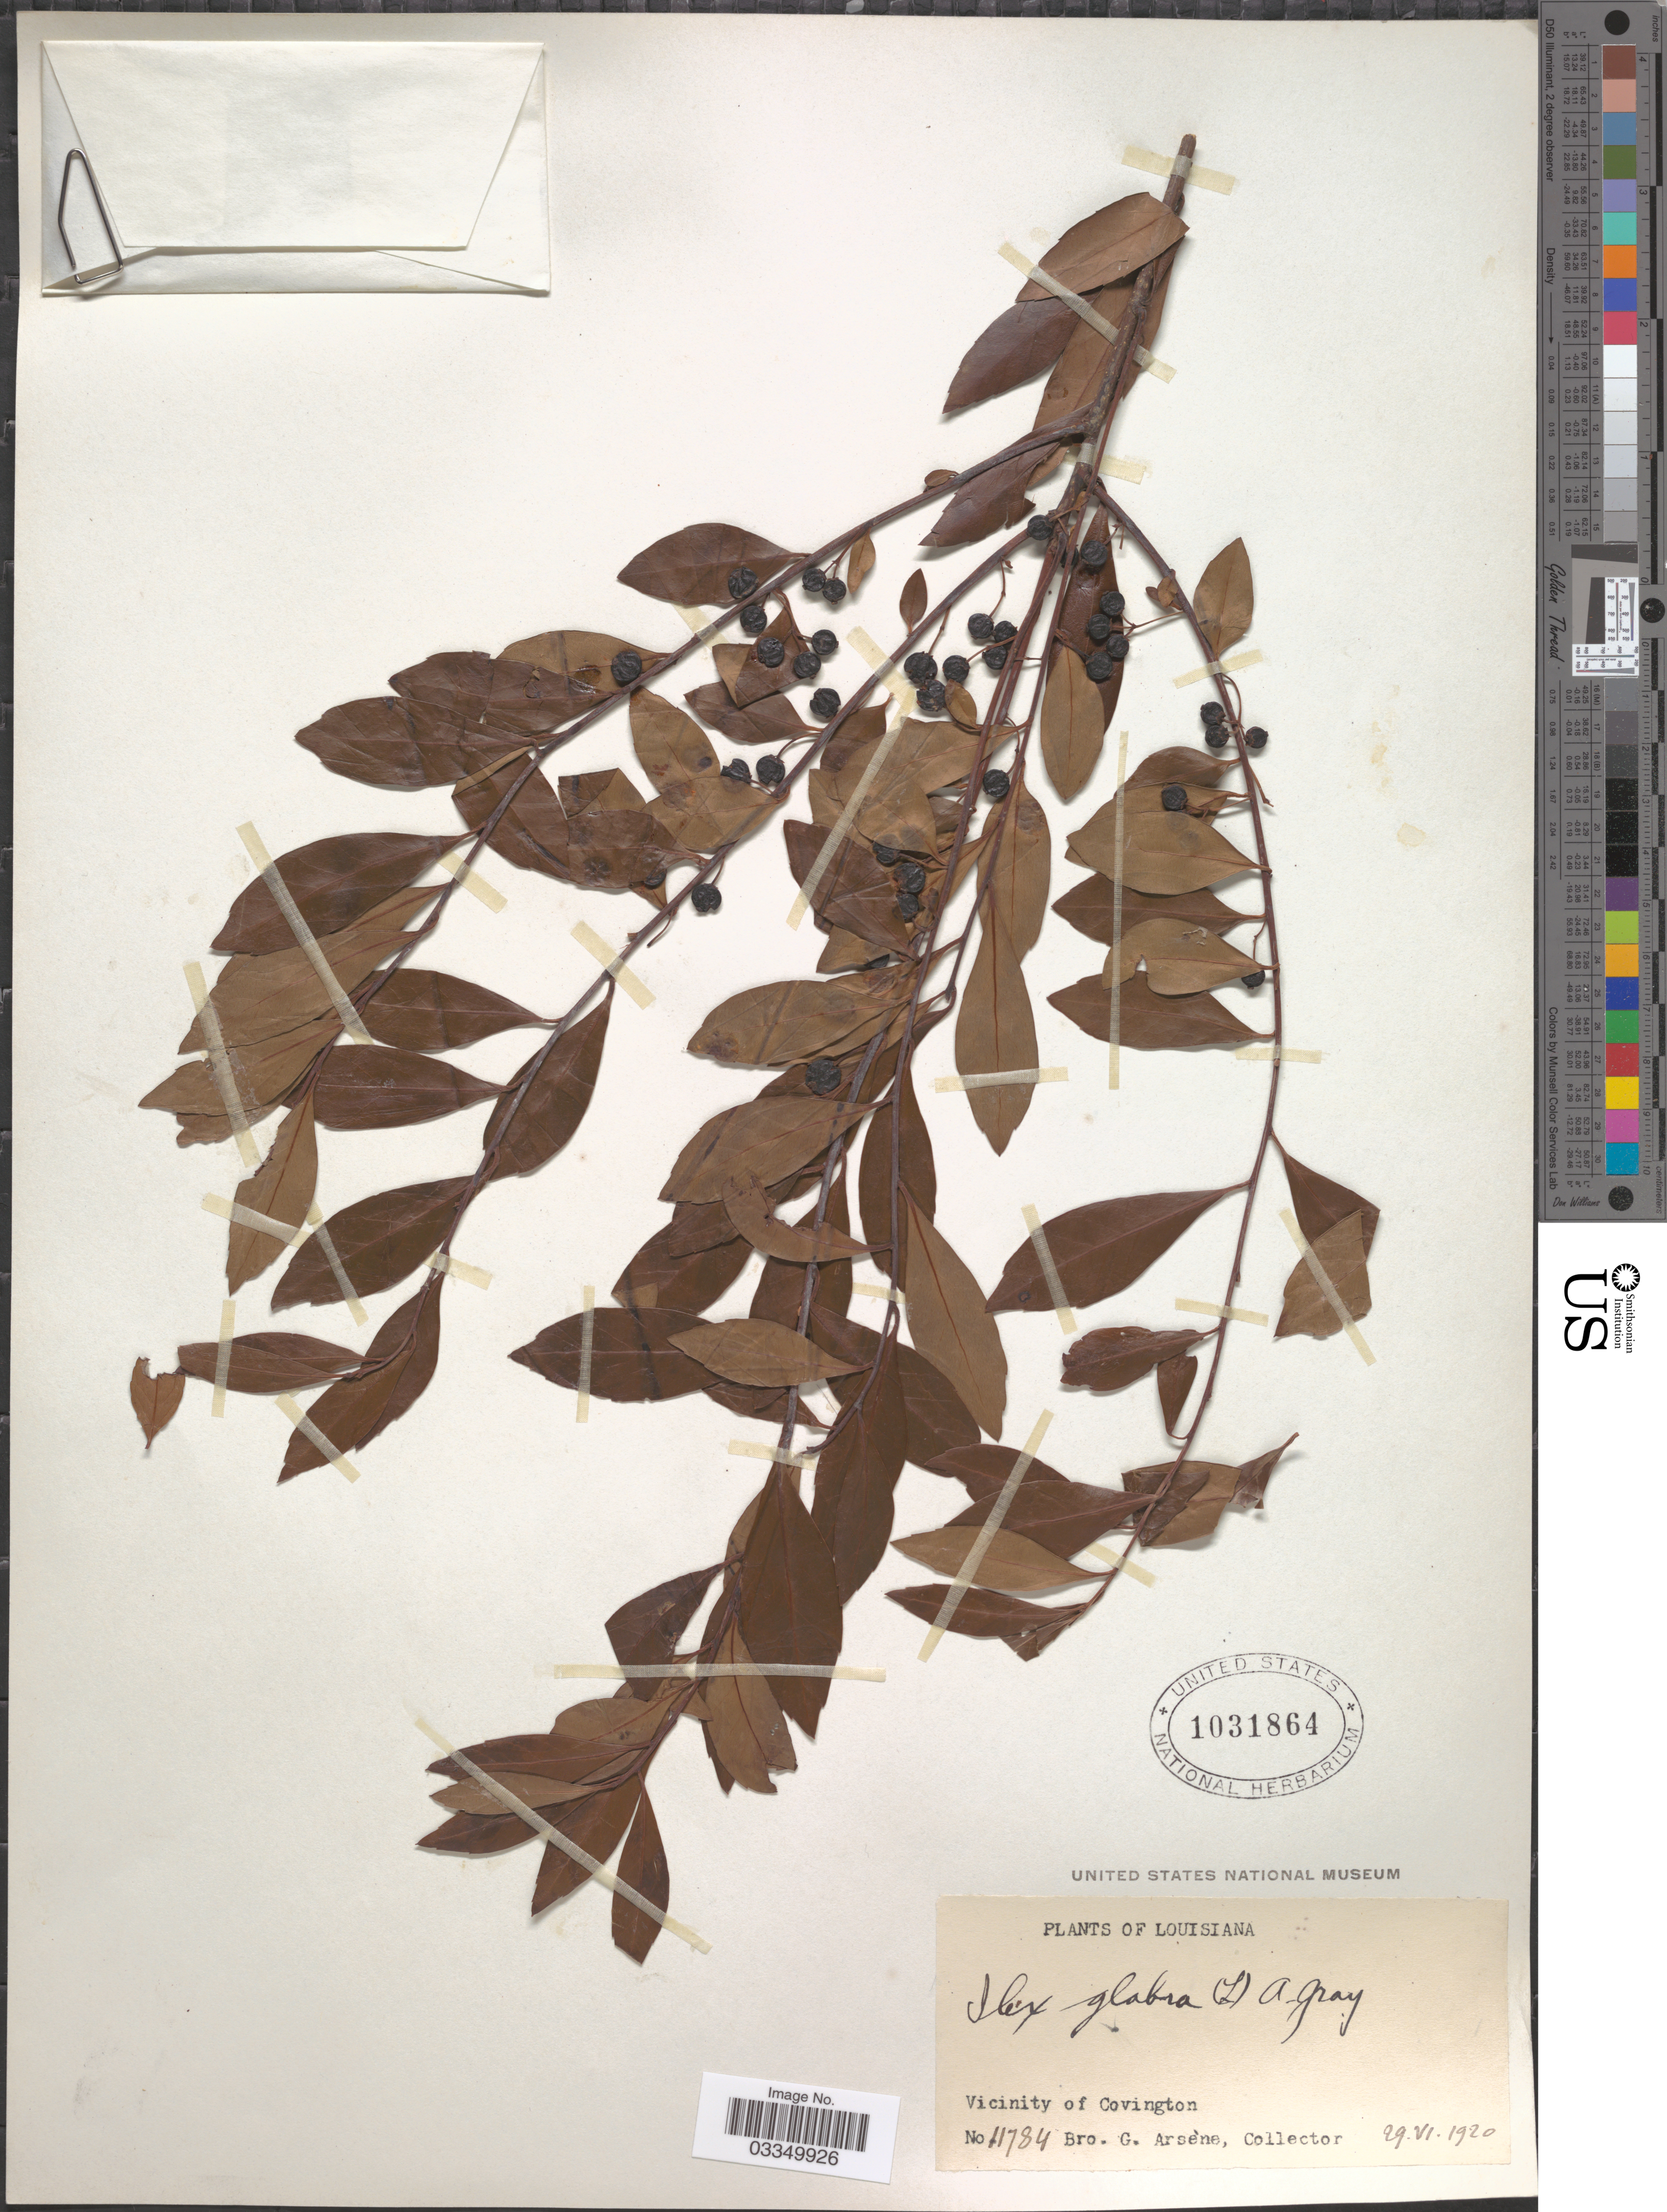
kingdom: Plantae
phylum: Tracheophyta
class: Magnoliopsida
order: Aquifoliales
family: Aquifoliaceae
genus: Ilex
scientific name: Ilex glabra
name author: (L.) A. Gray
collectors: Bro. G. Arsène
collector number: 11784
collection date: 1920-06-29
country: United States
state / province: Louisiana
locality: Vicinity of Covington.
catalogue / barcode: US 1031864